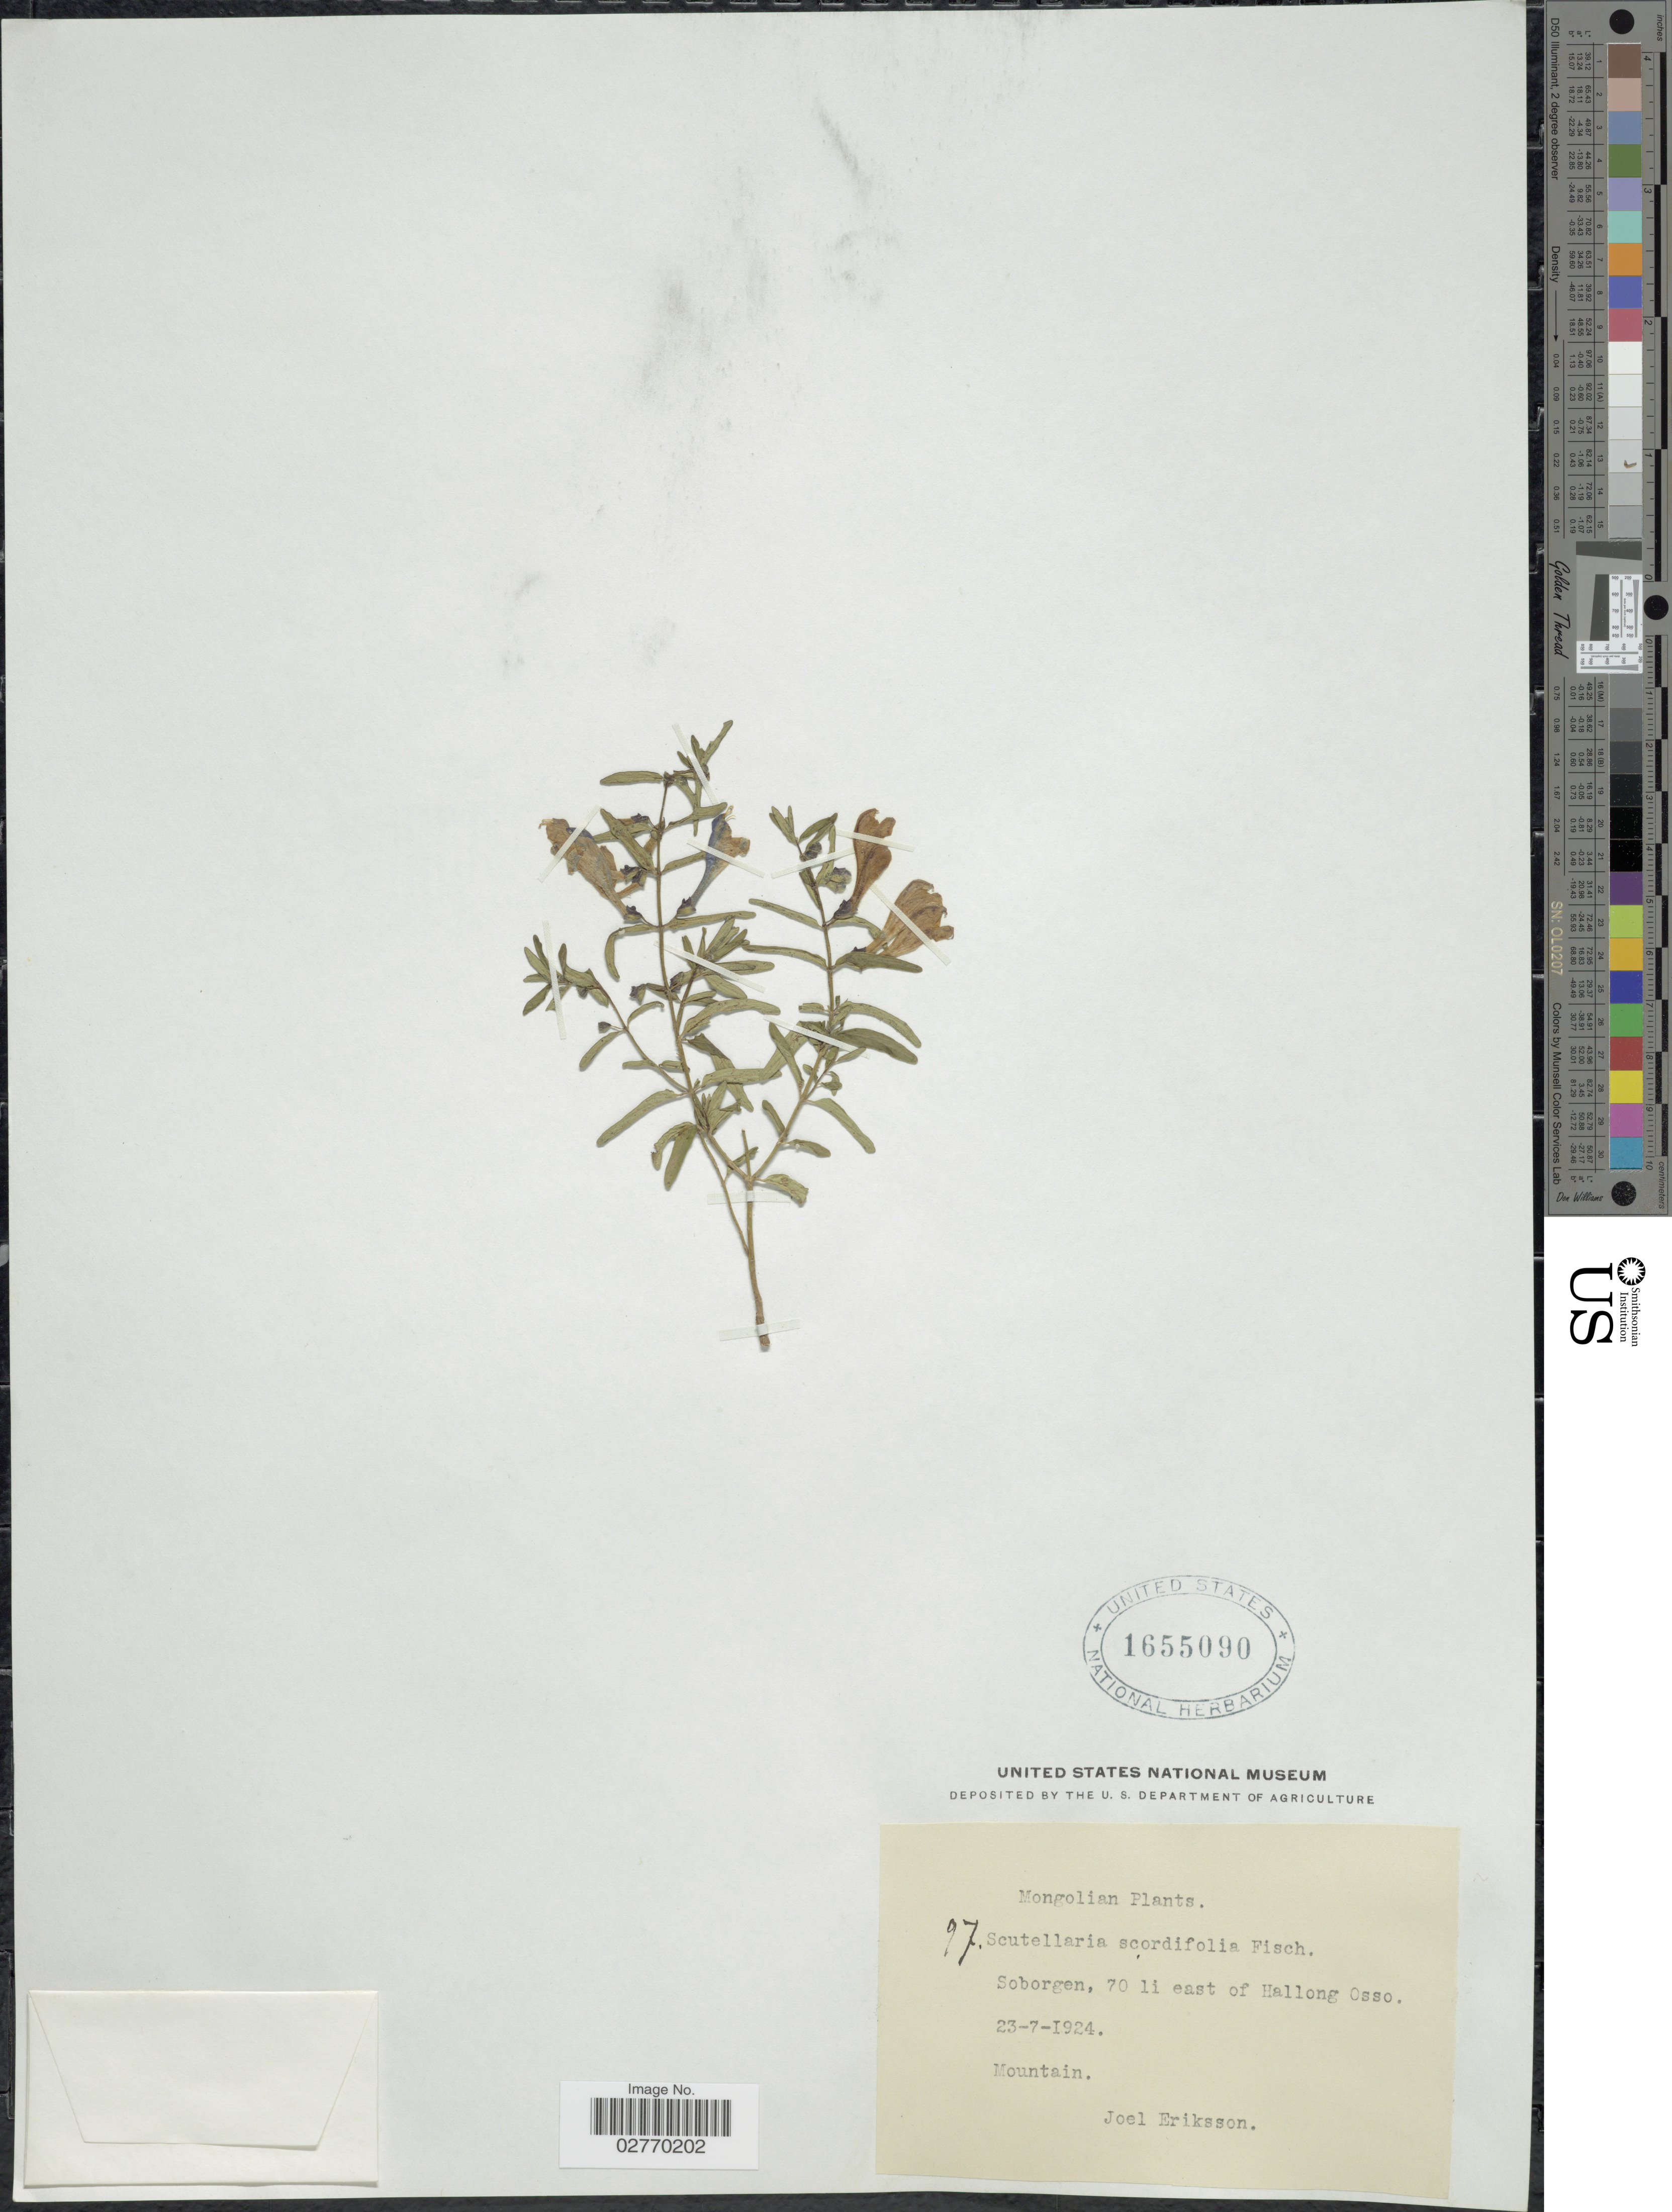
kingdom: Plantae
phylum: Tracheophyta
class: Magnoliopsida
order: Lamiales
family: Lamiaceae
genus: Scutellaria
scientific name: Scutellaria scordiifolia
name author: Fisch. ex Schrank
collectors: J. Eriksson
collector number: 97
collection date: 1924-07-23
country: Mongolia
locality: Soborgen, 70 li east of Hallong Osso.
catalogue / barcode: US 1655090